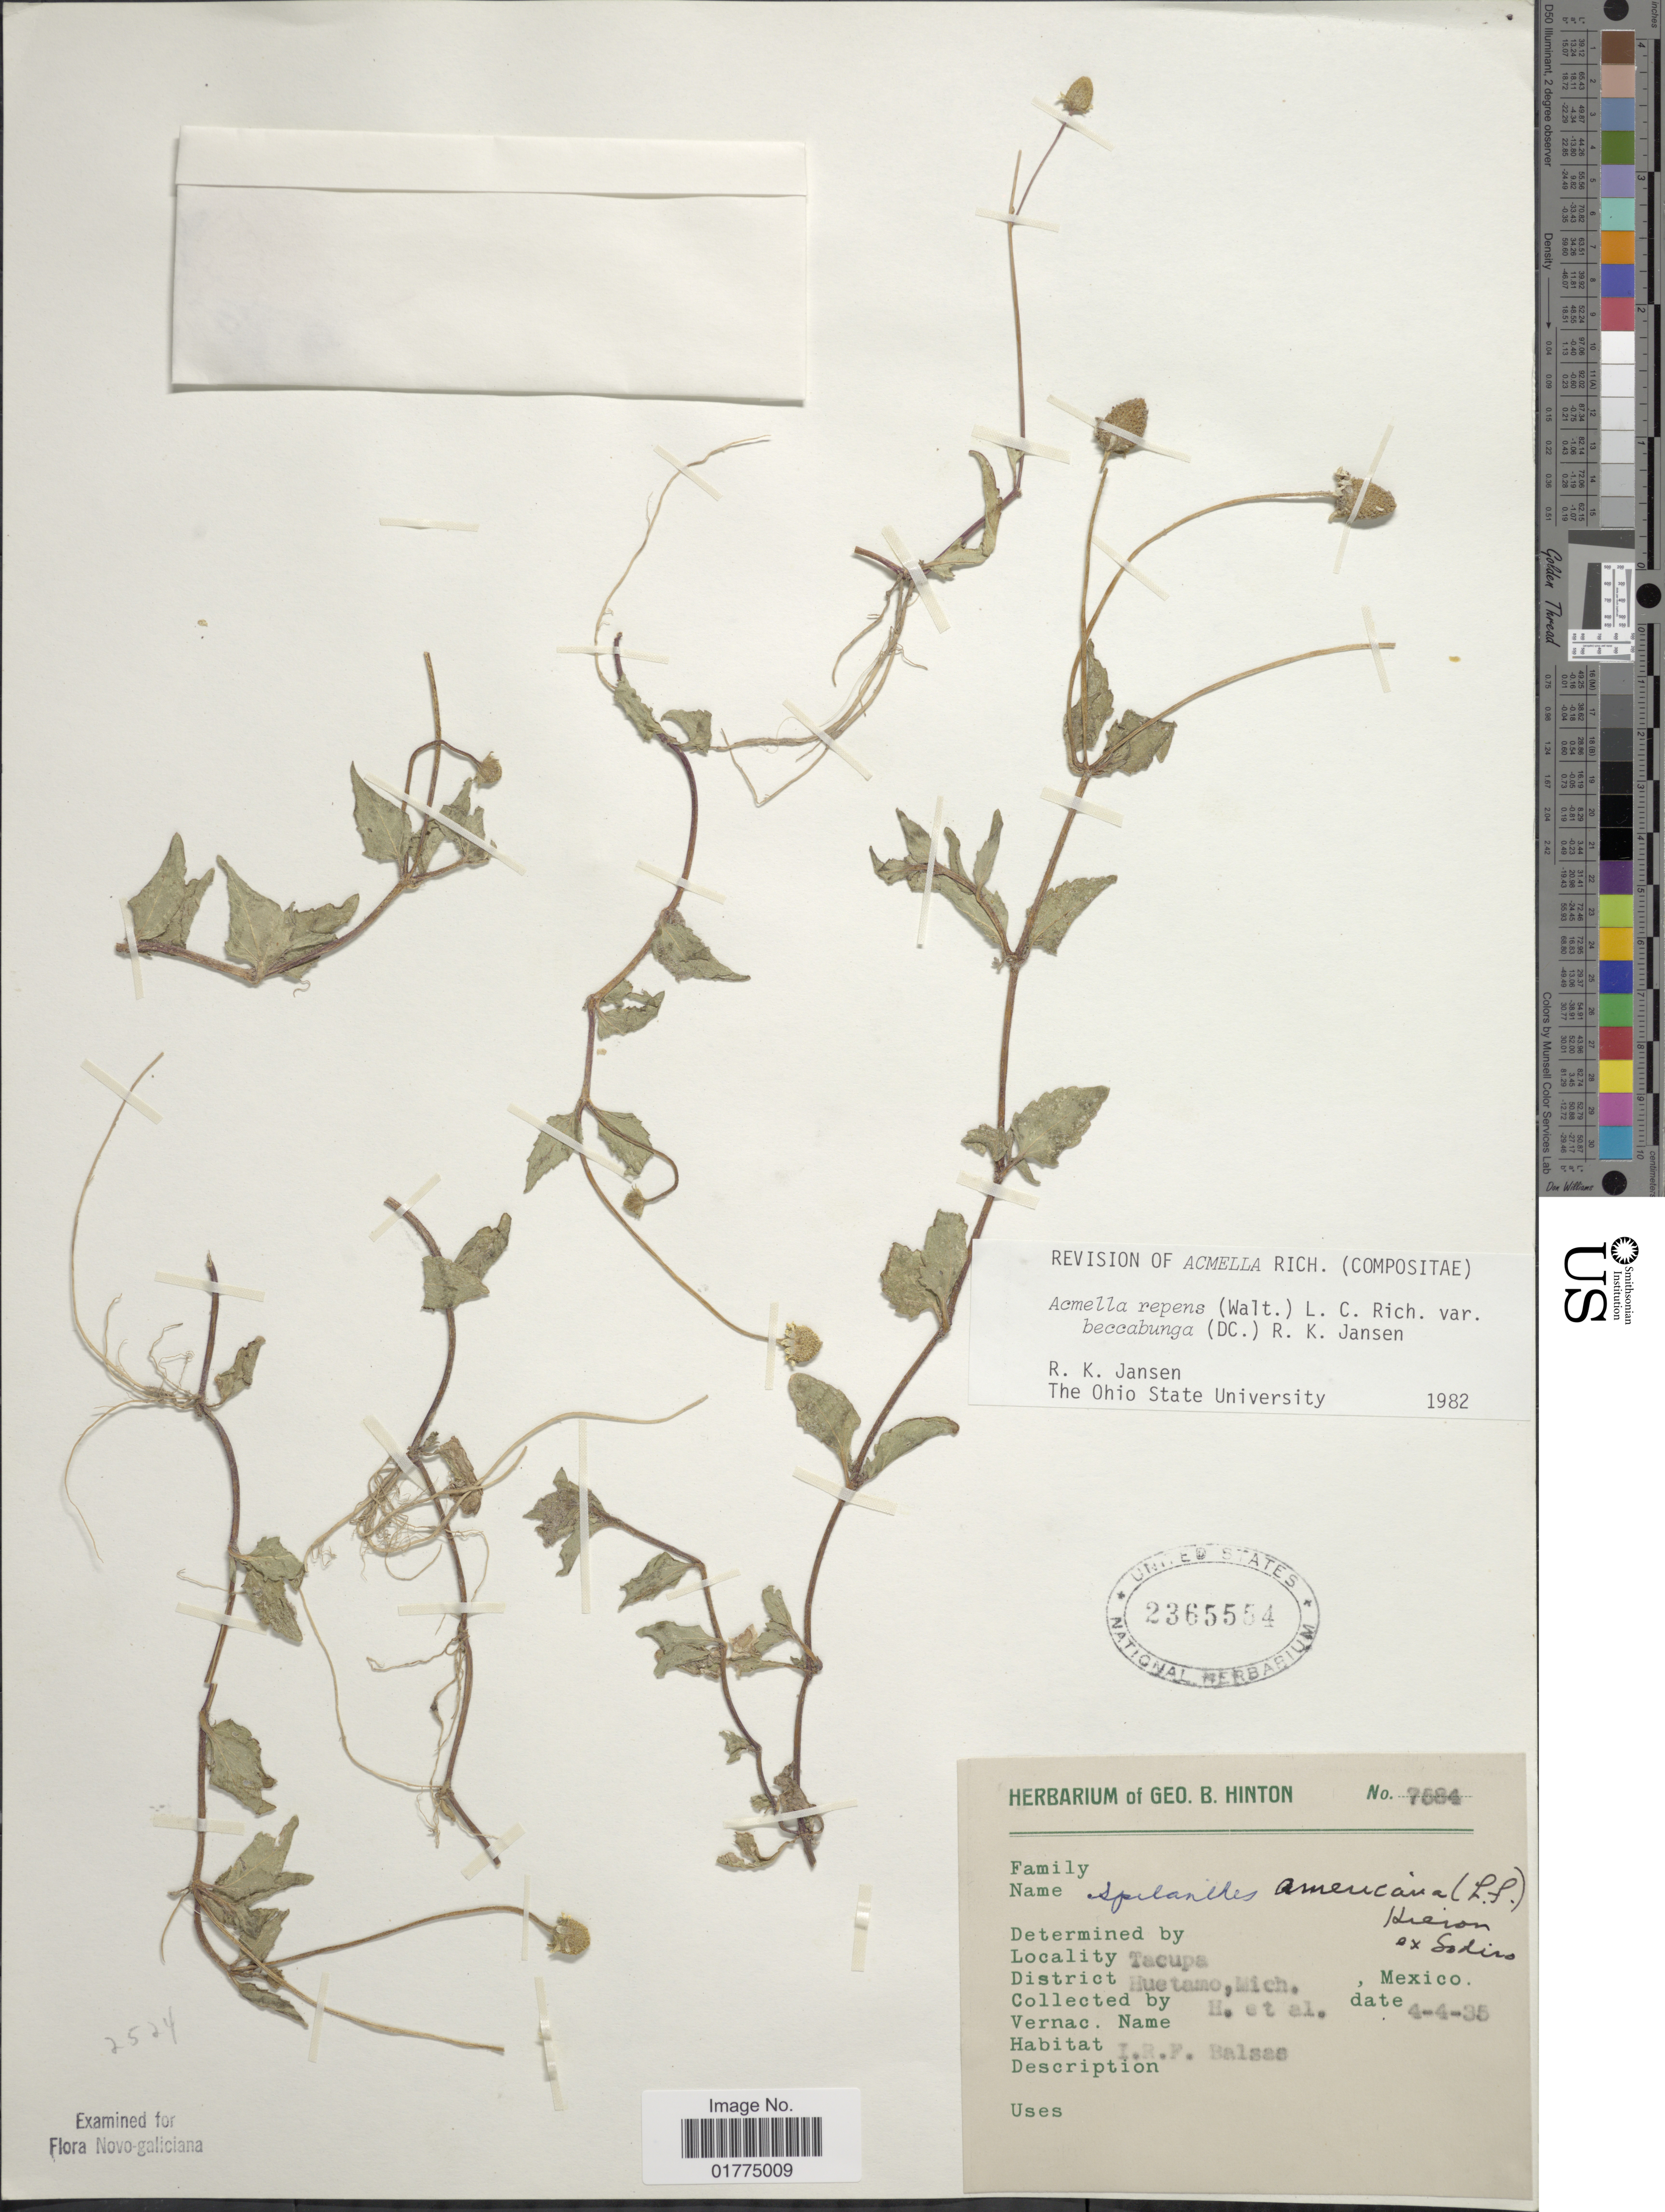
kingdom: Plantae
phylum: Tracheophyta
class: Magnoliopsida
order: Asterales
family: Asteraceae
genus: Acmella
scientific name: Acmella repens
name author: (Walter) Rich.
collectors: G. B. Hinton & et al.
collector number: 7684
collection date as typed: Transcribed d/m/y: 4/4/35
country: Mexico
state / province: Michoacán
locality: Tacupa. District Huetamo, Mich., Mexico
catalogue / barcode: US 2365554